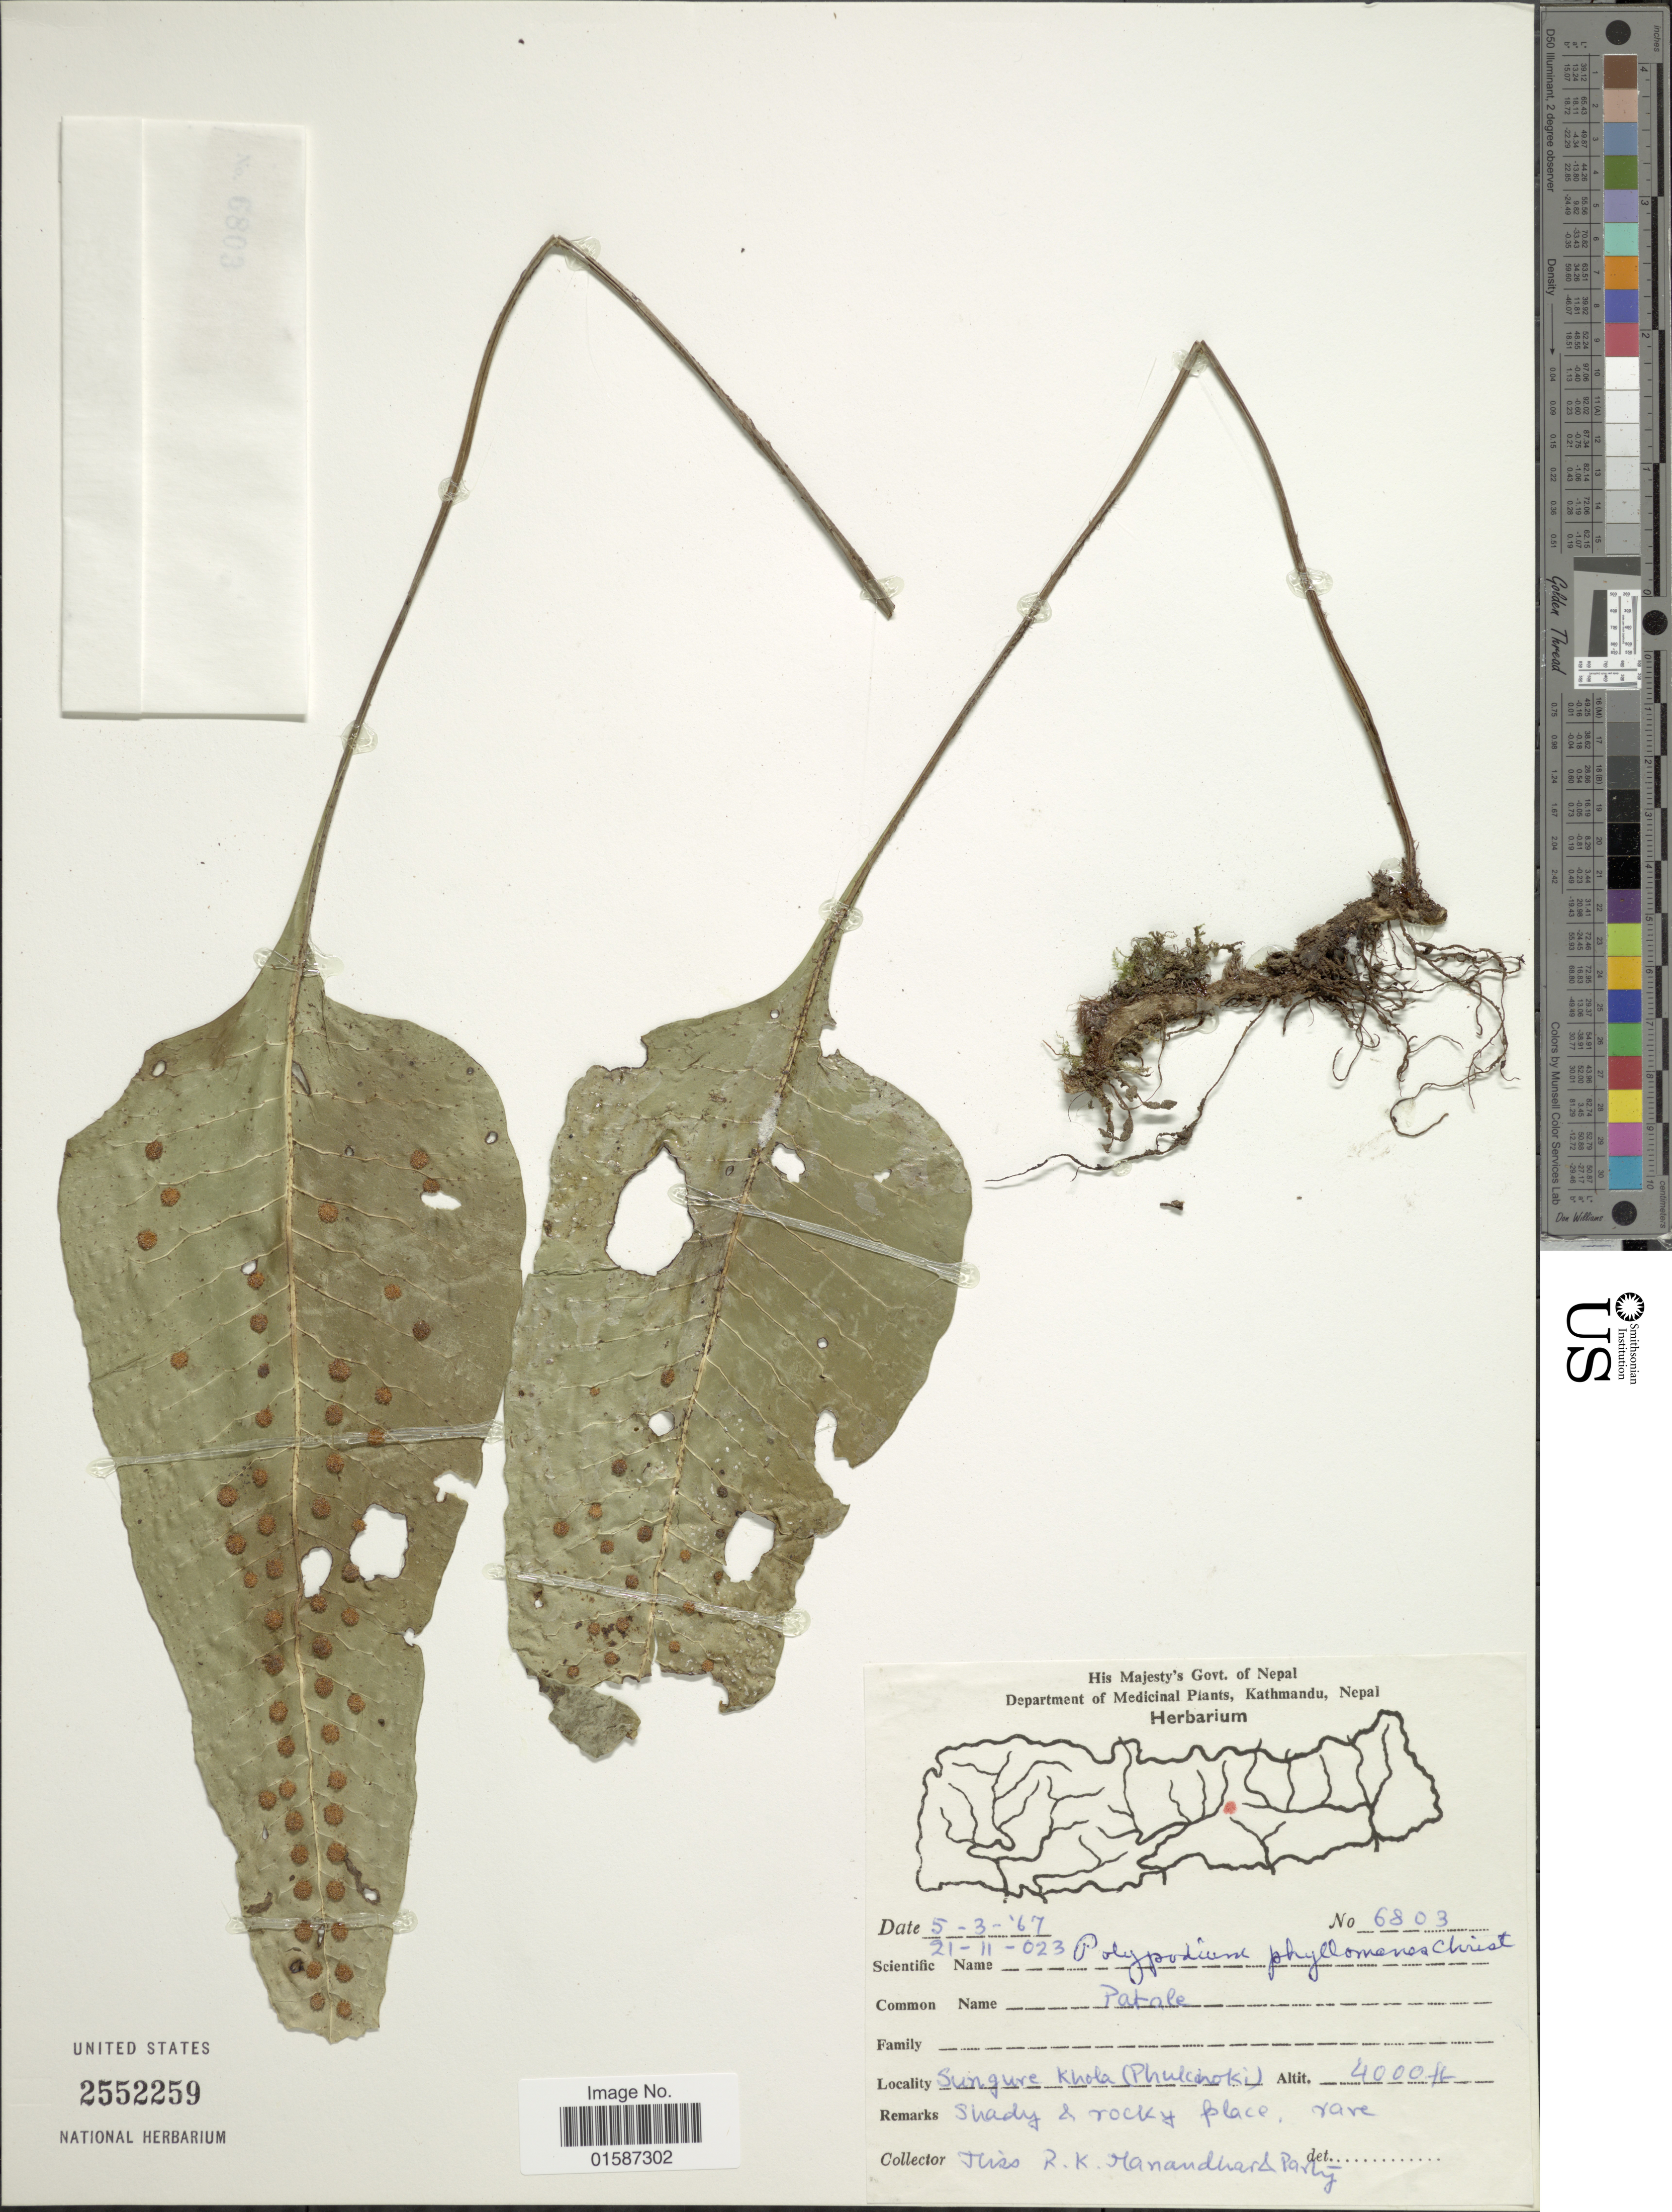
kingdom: Plantae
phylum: Tracheophyta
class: Polypodiopsida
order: Polypodiales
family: Polypodiaceae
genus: Neolepisorus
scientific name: Neolepisorus ovatus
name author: (Bedd.) Ching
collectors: R. Manandhar & et al.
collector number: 6803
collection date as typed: Transcribed d/m/y: 5/3/67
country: Nepal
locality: Sungure Khola (Phulchoki)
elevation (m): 1219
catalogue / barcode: US 2552259